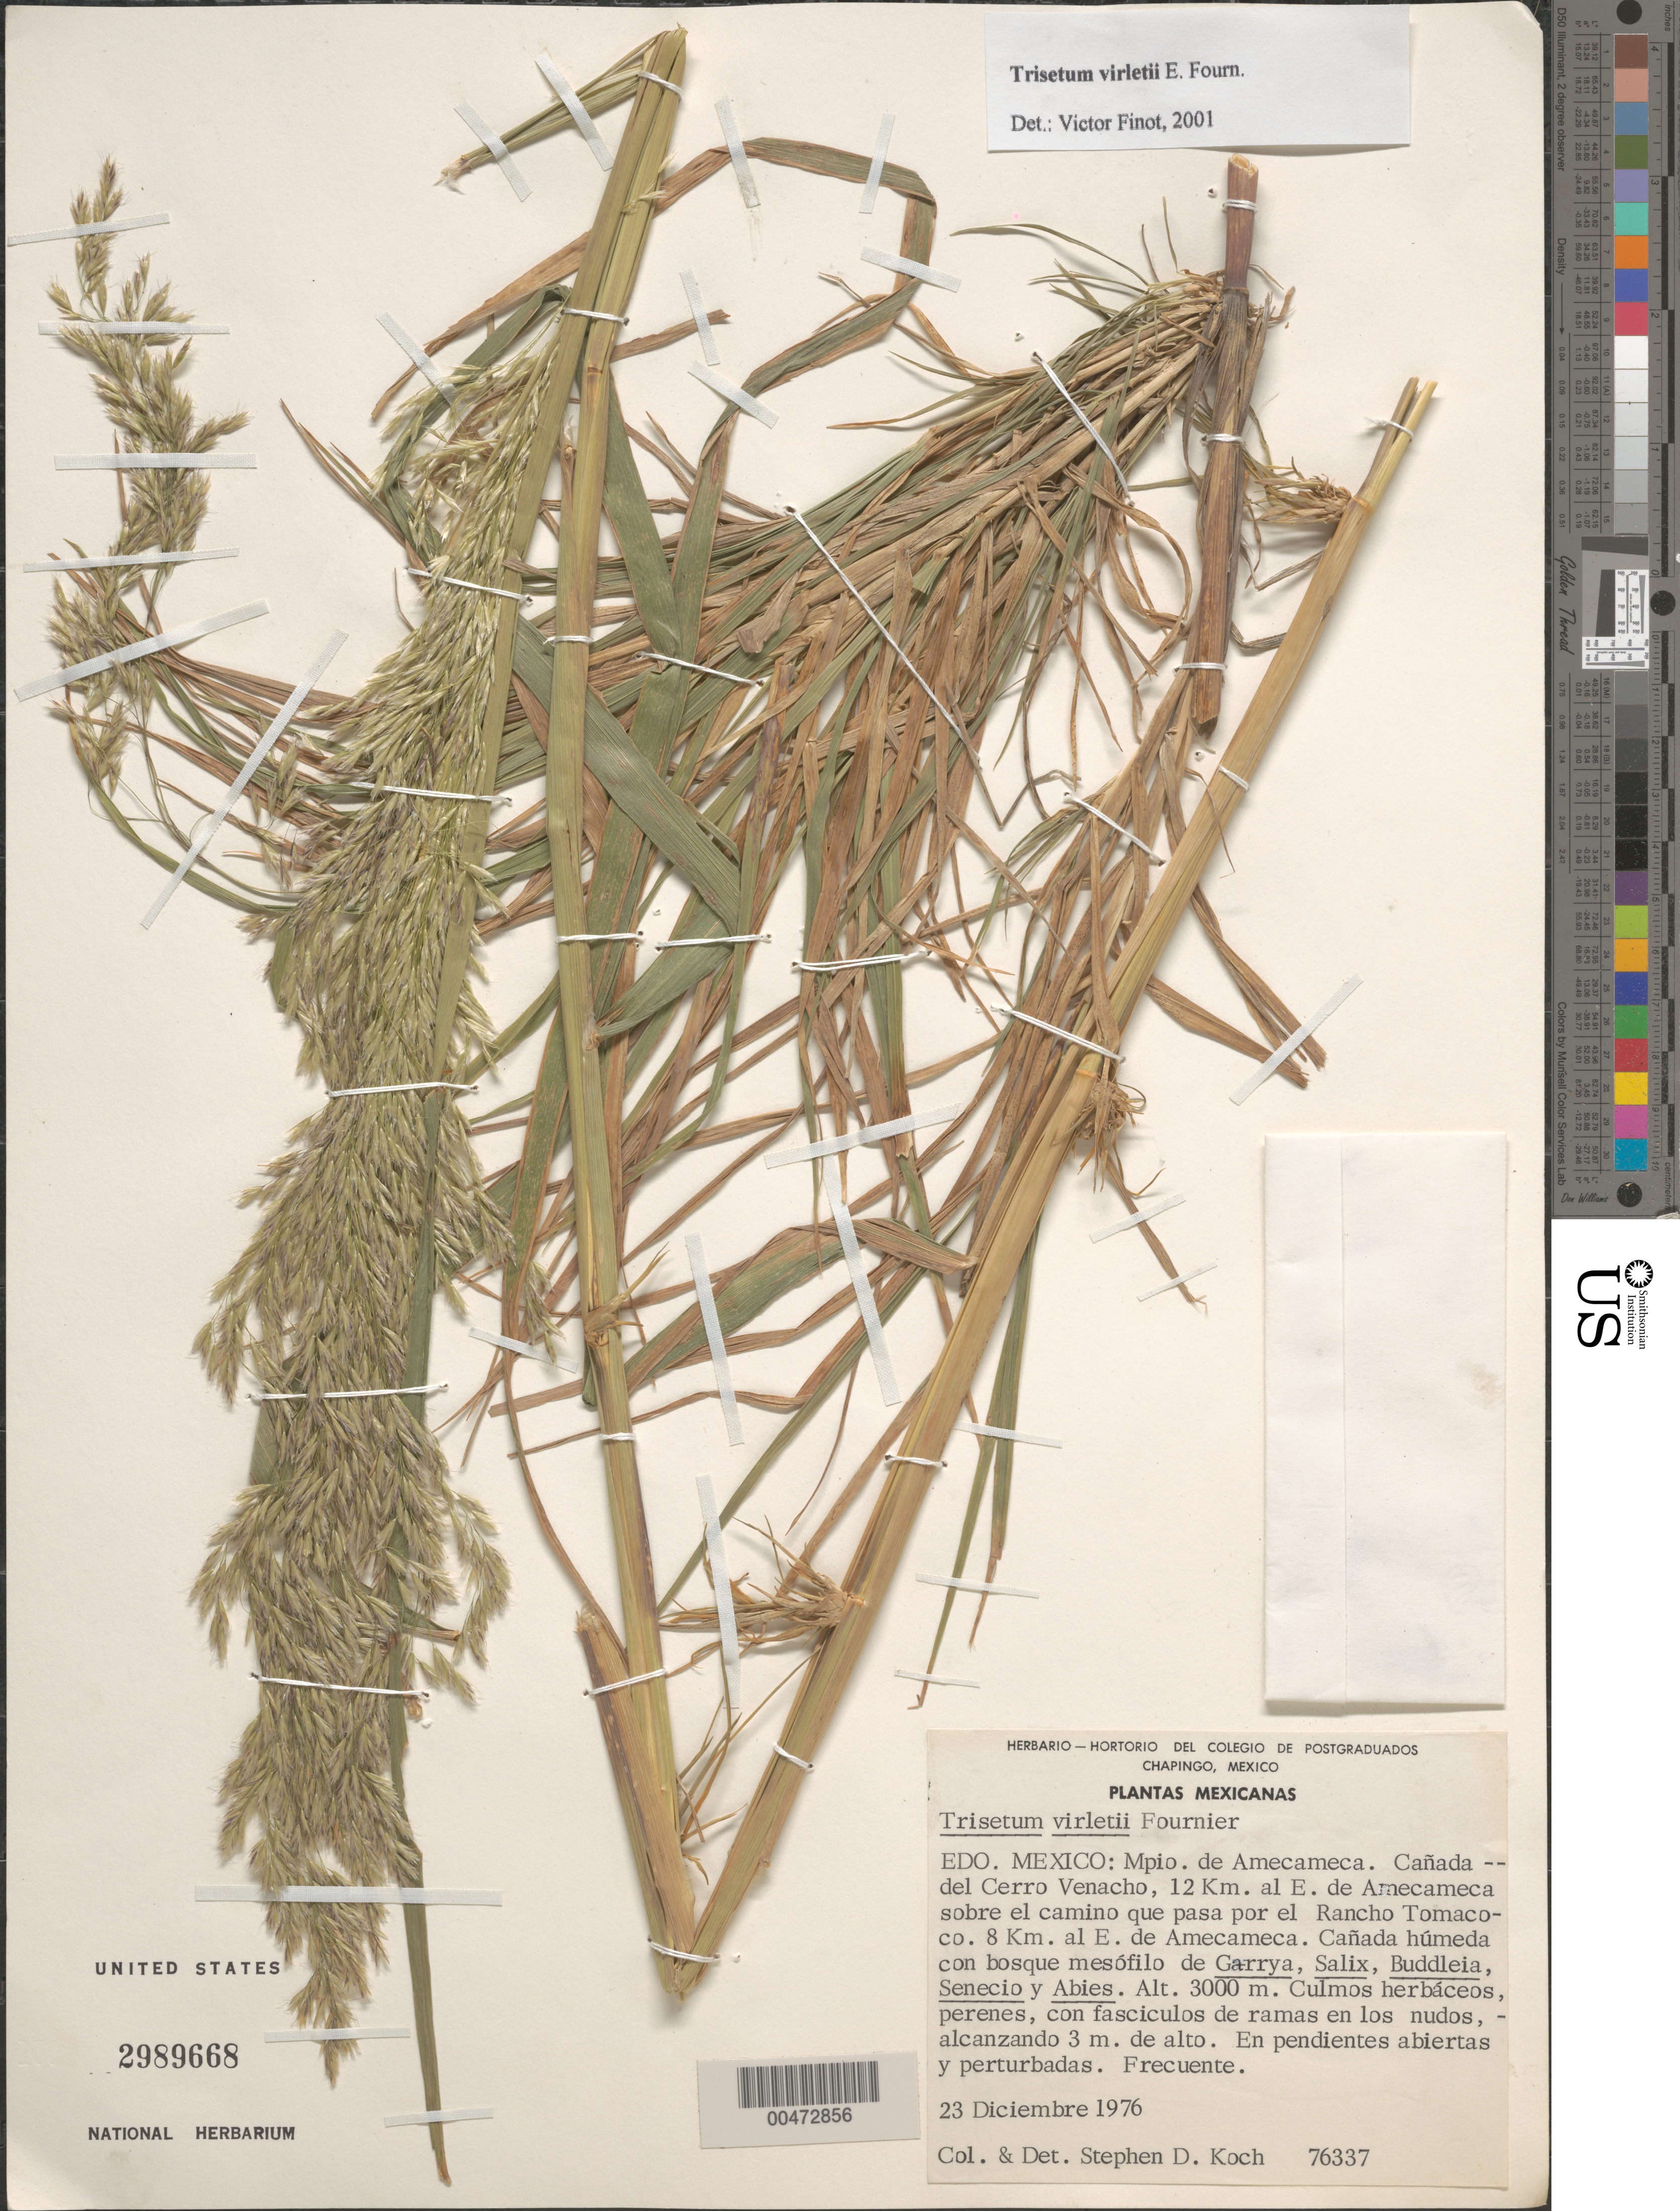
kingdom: Plantae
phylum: Tracheophyta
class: Liliopsida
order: Poales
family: Poaceae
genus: Peyritschia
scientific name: Peyritschia virletii ined.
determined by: Poaceae Reorganization Project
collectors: S. D. Koch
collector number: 76337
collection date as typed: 23 Dec 1976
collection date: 1976-12-23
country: México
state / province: México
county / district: Amecameca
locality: Cañada of Cerro Venacho, 12 km E of Amecameca along the rd that goes through Rancho Tomacoco, 8 km E of Amecameca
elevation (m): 3000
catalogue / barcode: US 2989668